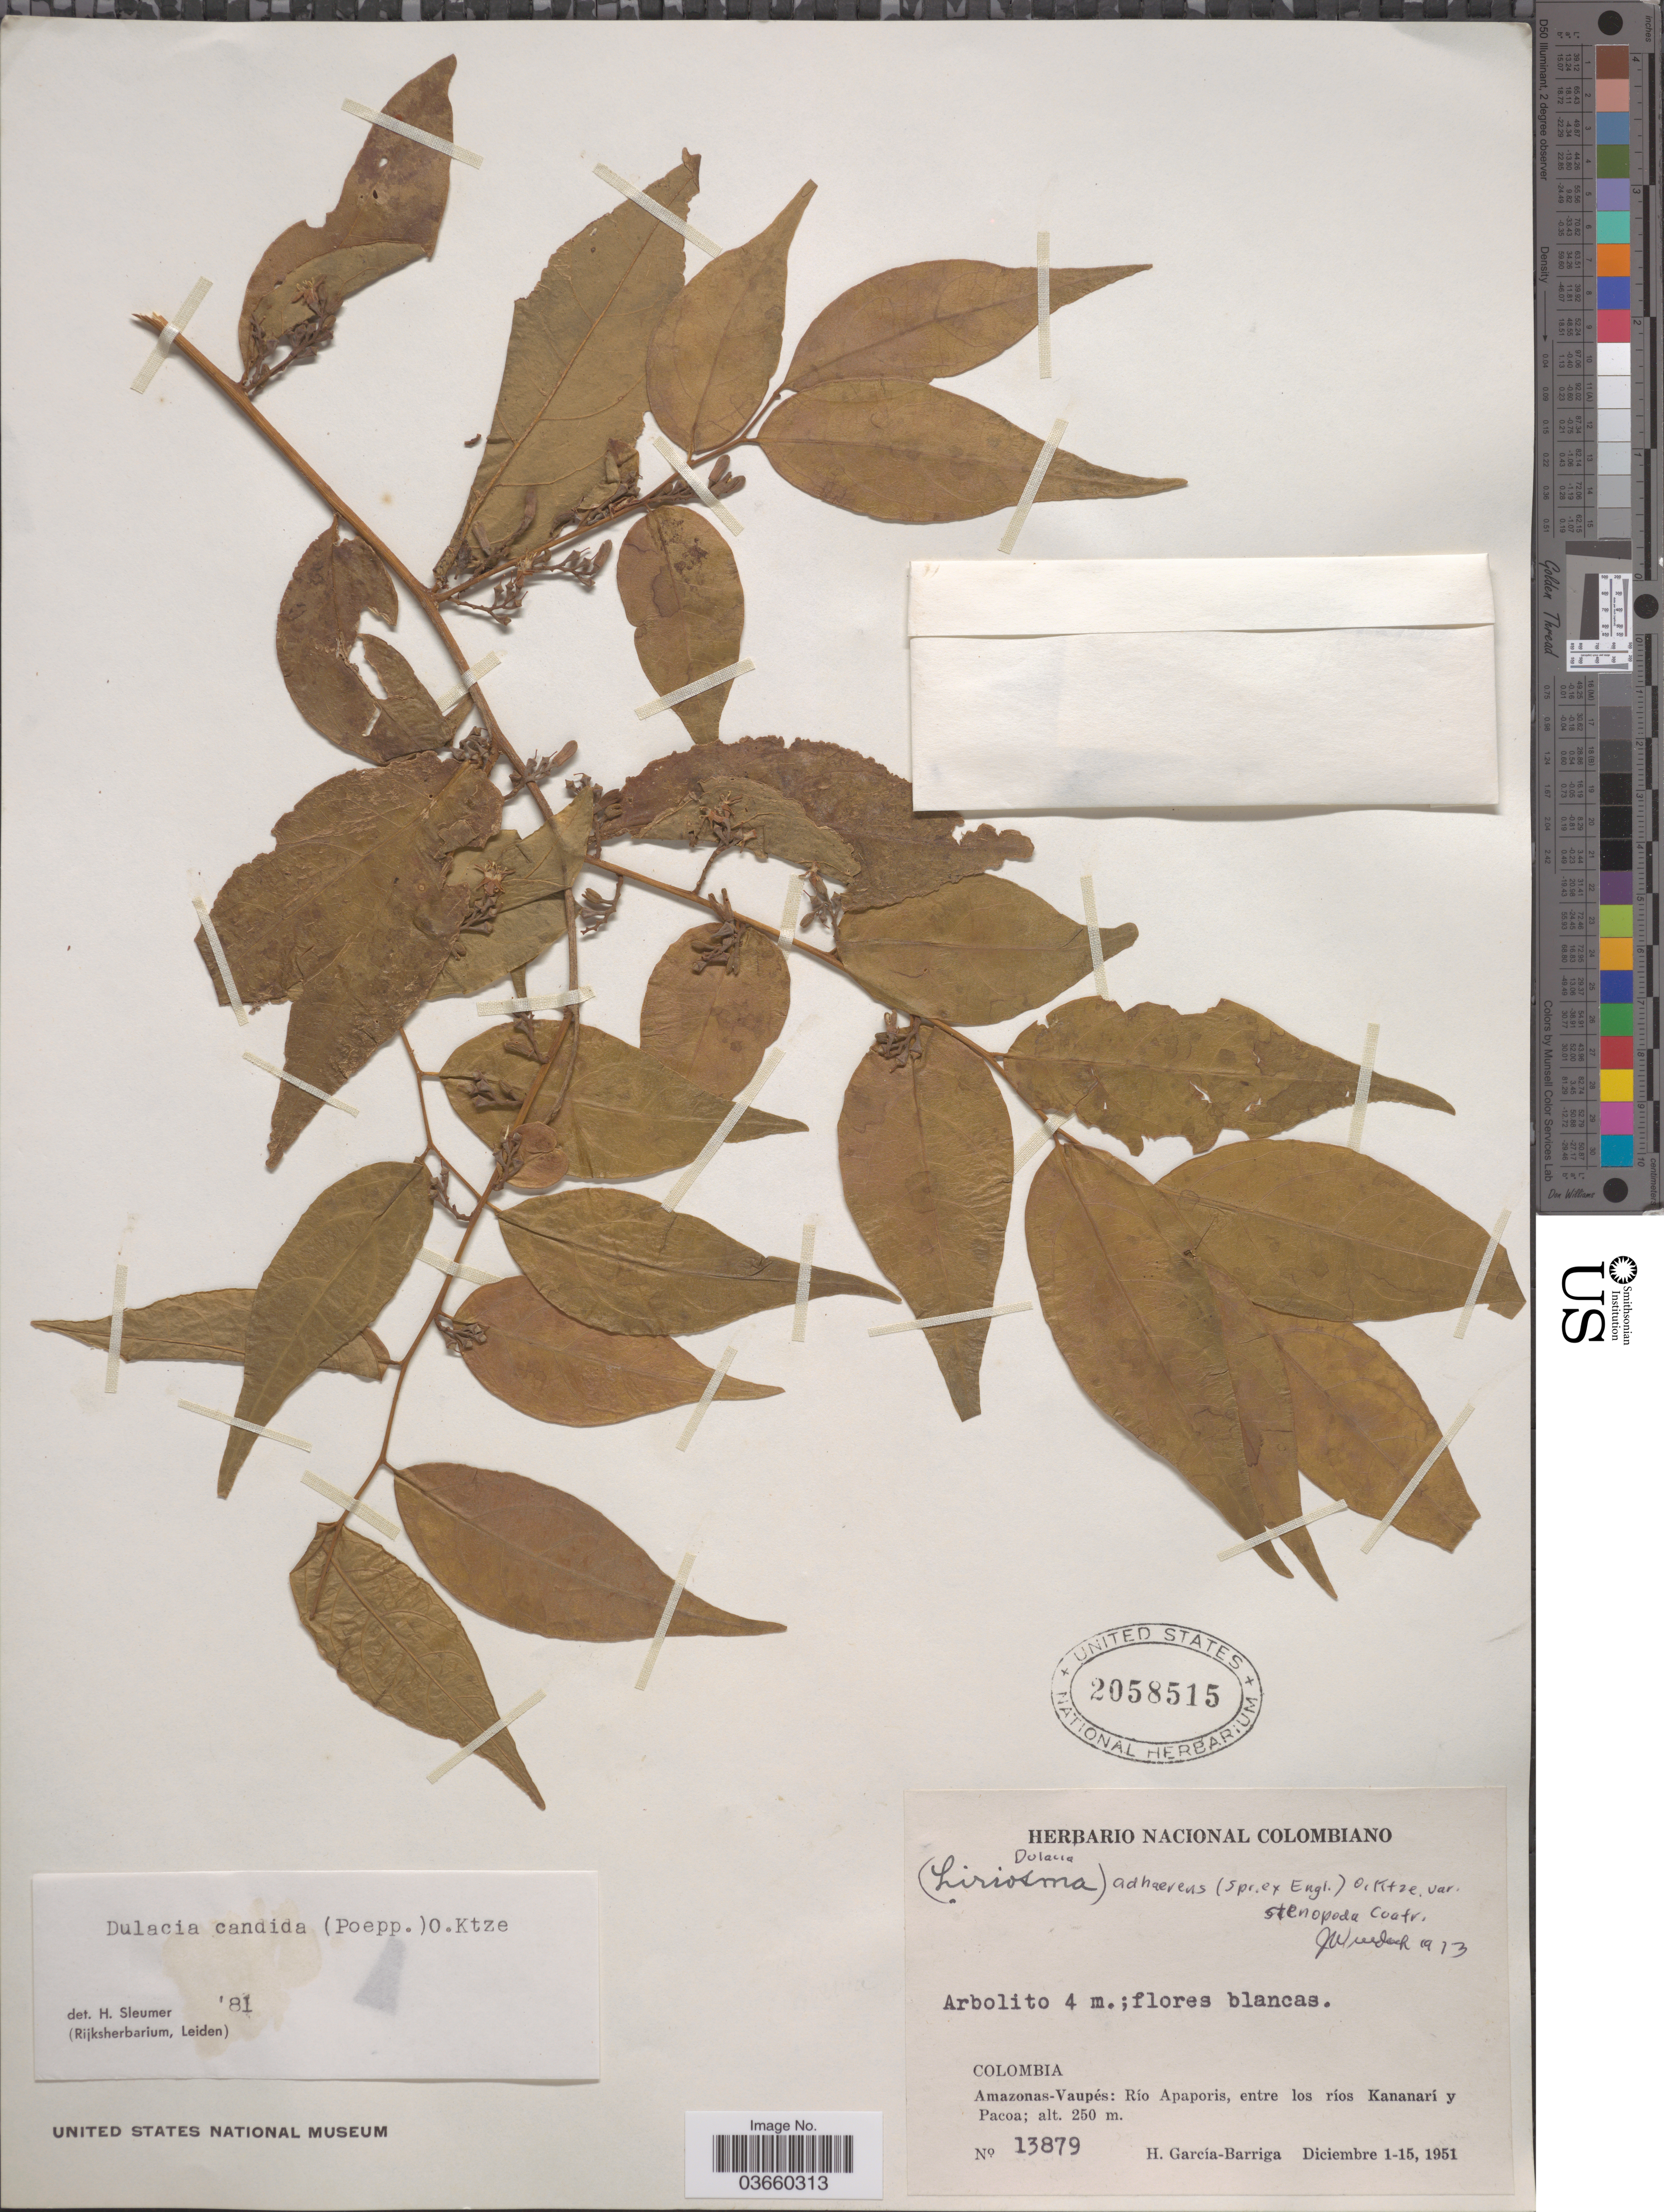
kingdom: Plantae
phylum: Tracheophyta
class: Magnoliopsida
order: Santalales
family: Olacaceae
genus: Dulacia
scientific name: Dulacia candida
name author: (Poepp.) Kuntze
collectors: H. García Barriga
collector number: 13879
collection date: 1951-12-01/1951-12-15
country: Colombia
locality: Amazonas-Vaupés: Río Apaporis, entre los ríos Kananarí y Pacoa.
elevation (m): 250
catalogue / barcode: US 2058515